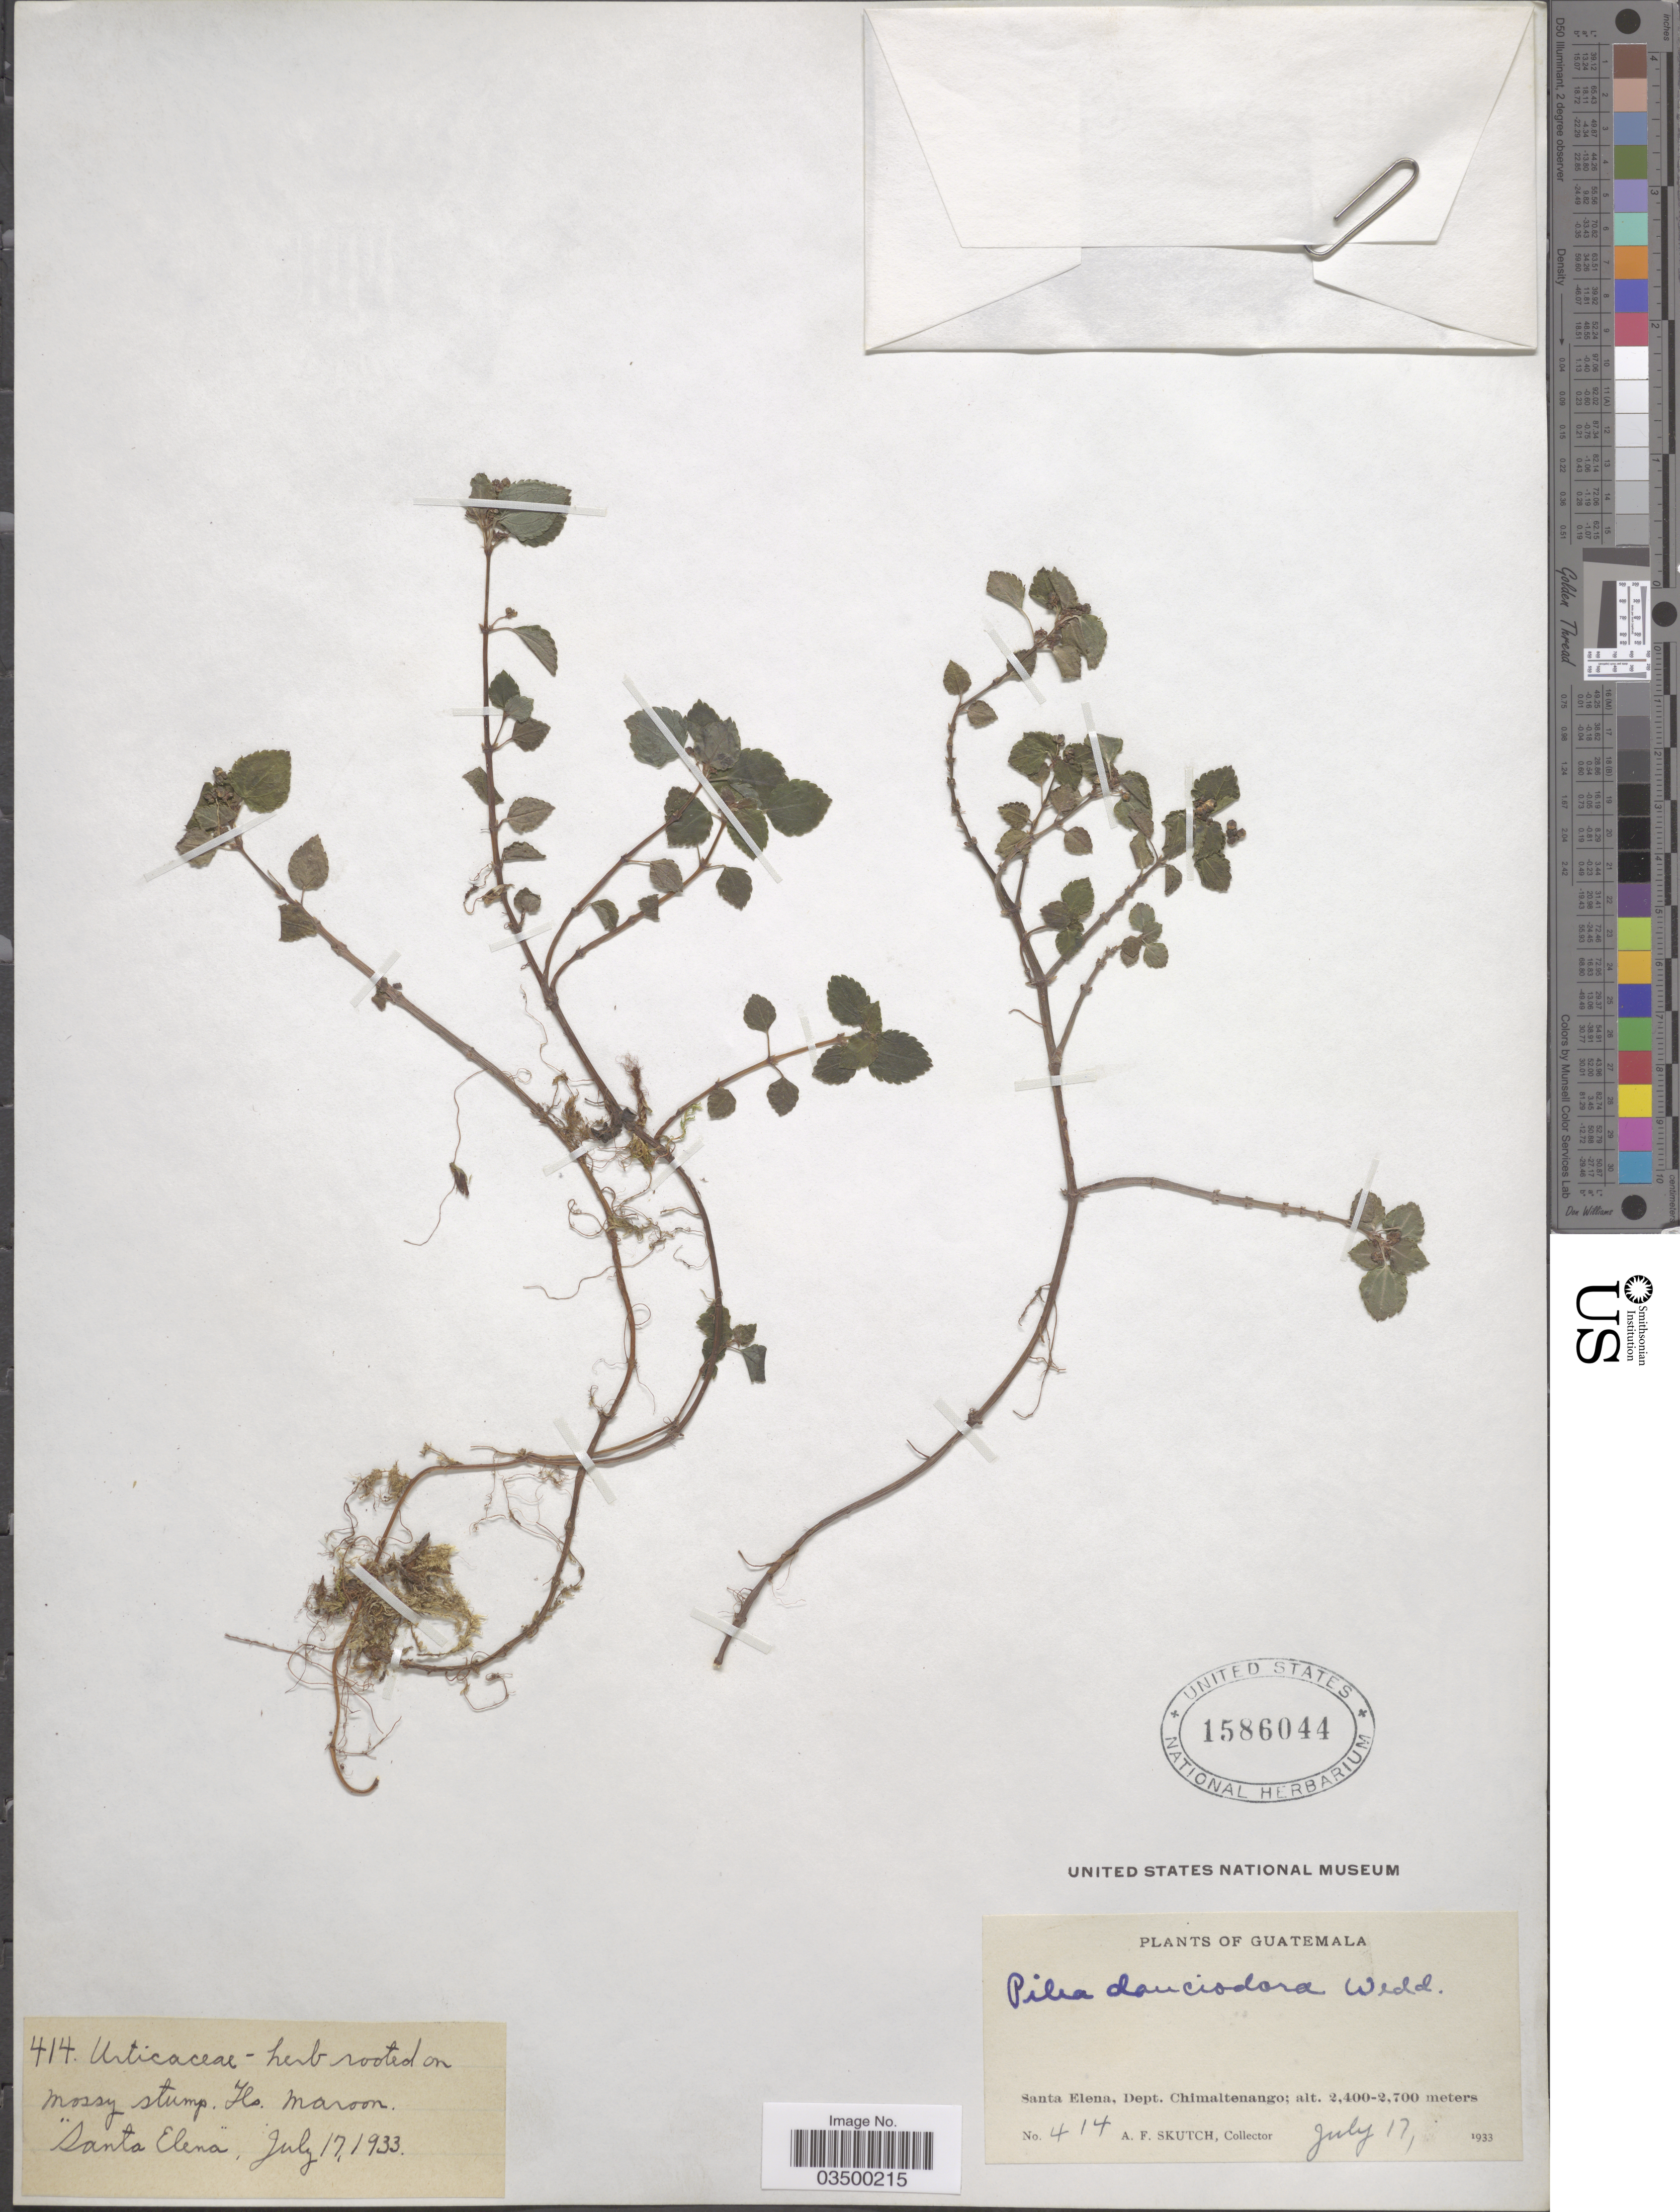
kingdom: Plantae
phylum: Tracheophyta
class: Magnoliopsida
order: Rosales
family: Urticaceae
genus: Pilea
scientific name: Pilea dauciodora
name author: Pav. ex Wedd.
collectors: A. F. Skutch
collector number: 414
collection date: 1933-07-17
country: Guatemala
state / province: Chimaltenango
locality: Santa Elena, Dept. Chimaltenango.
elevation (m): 2400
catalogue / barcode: US 1586044